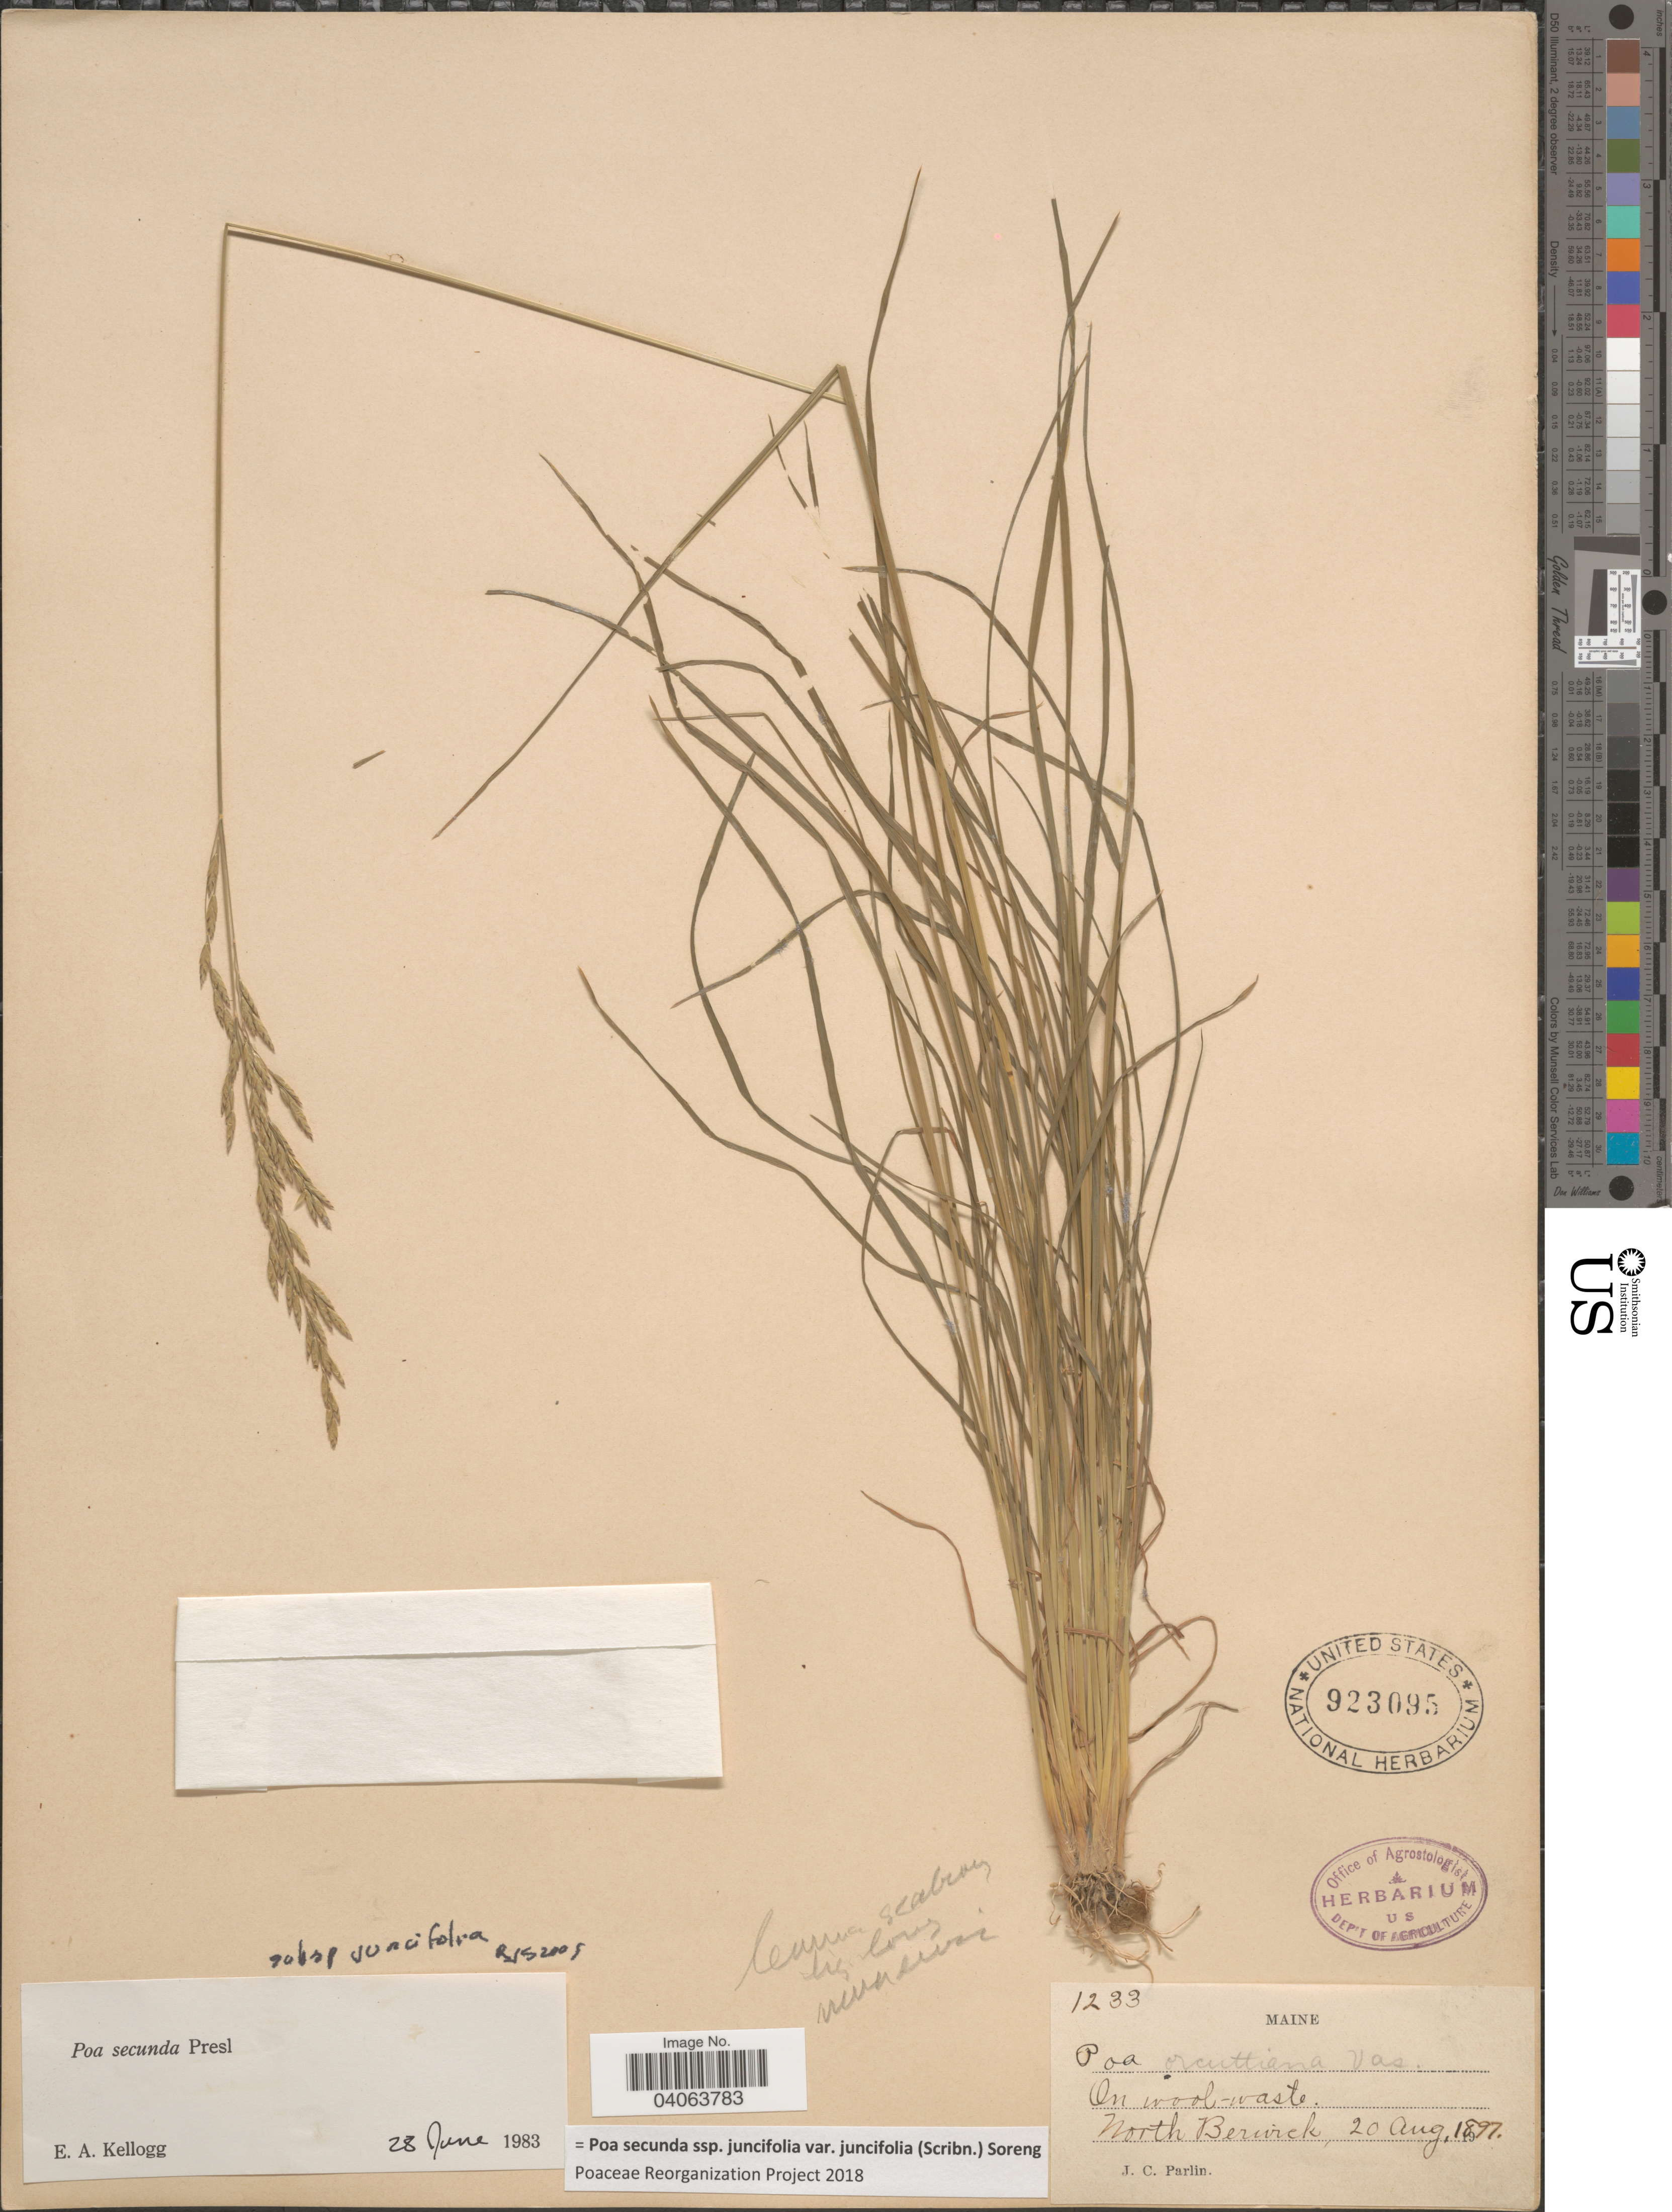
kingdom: Plantae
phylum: Tracheophyta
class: Liliopsida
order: Poales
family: Poaceae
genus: Poa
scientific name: Poa secunda subsp. juncifolia var. juncifolia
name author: (Scribn.) Soreng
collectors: J. Parlin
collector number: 1233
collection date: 1897-08-20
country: United States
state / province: Maine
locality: On wool-waste. North Berwick.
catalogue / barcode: US 923095